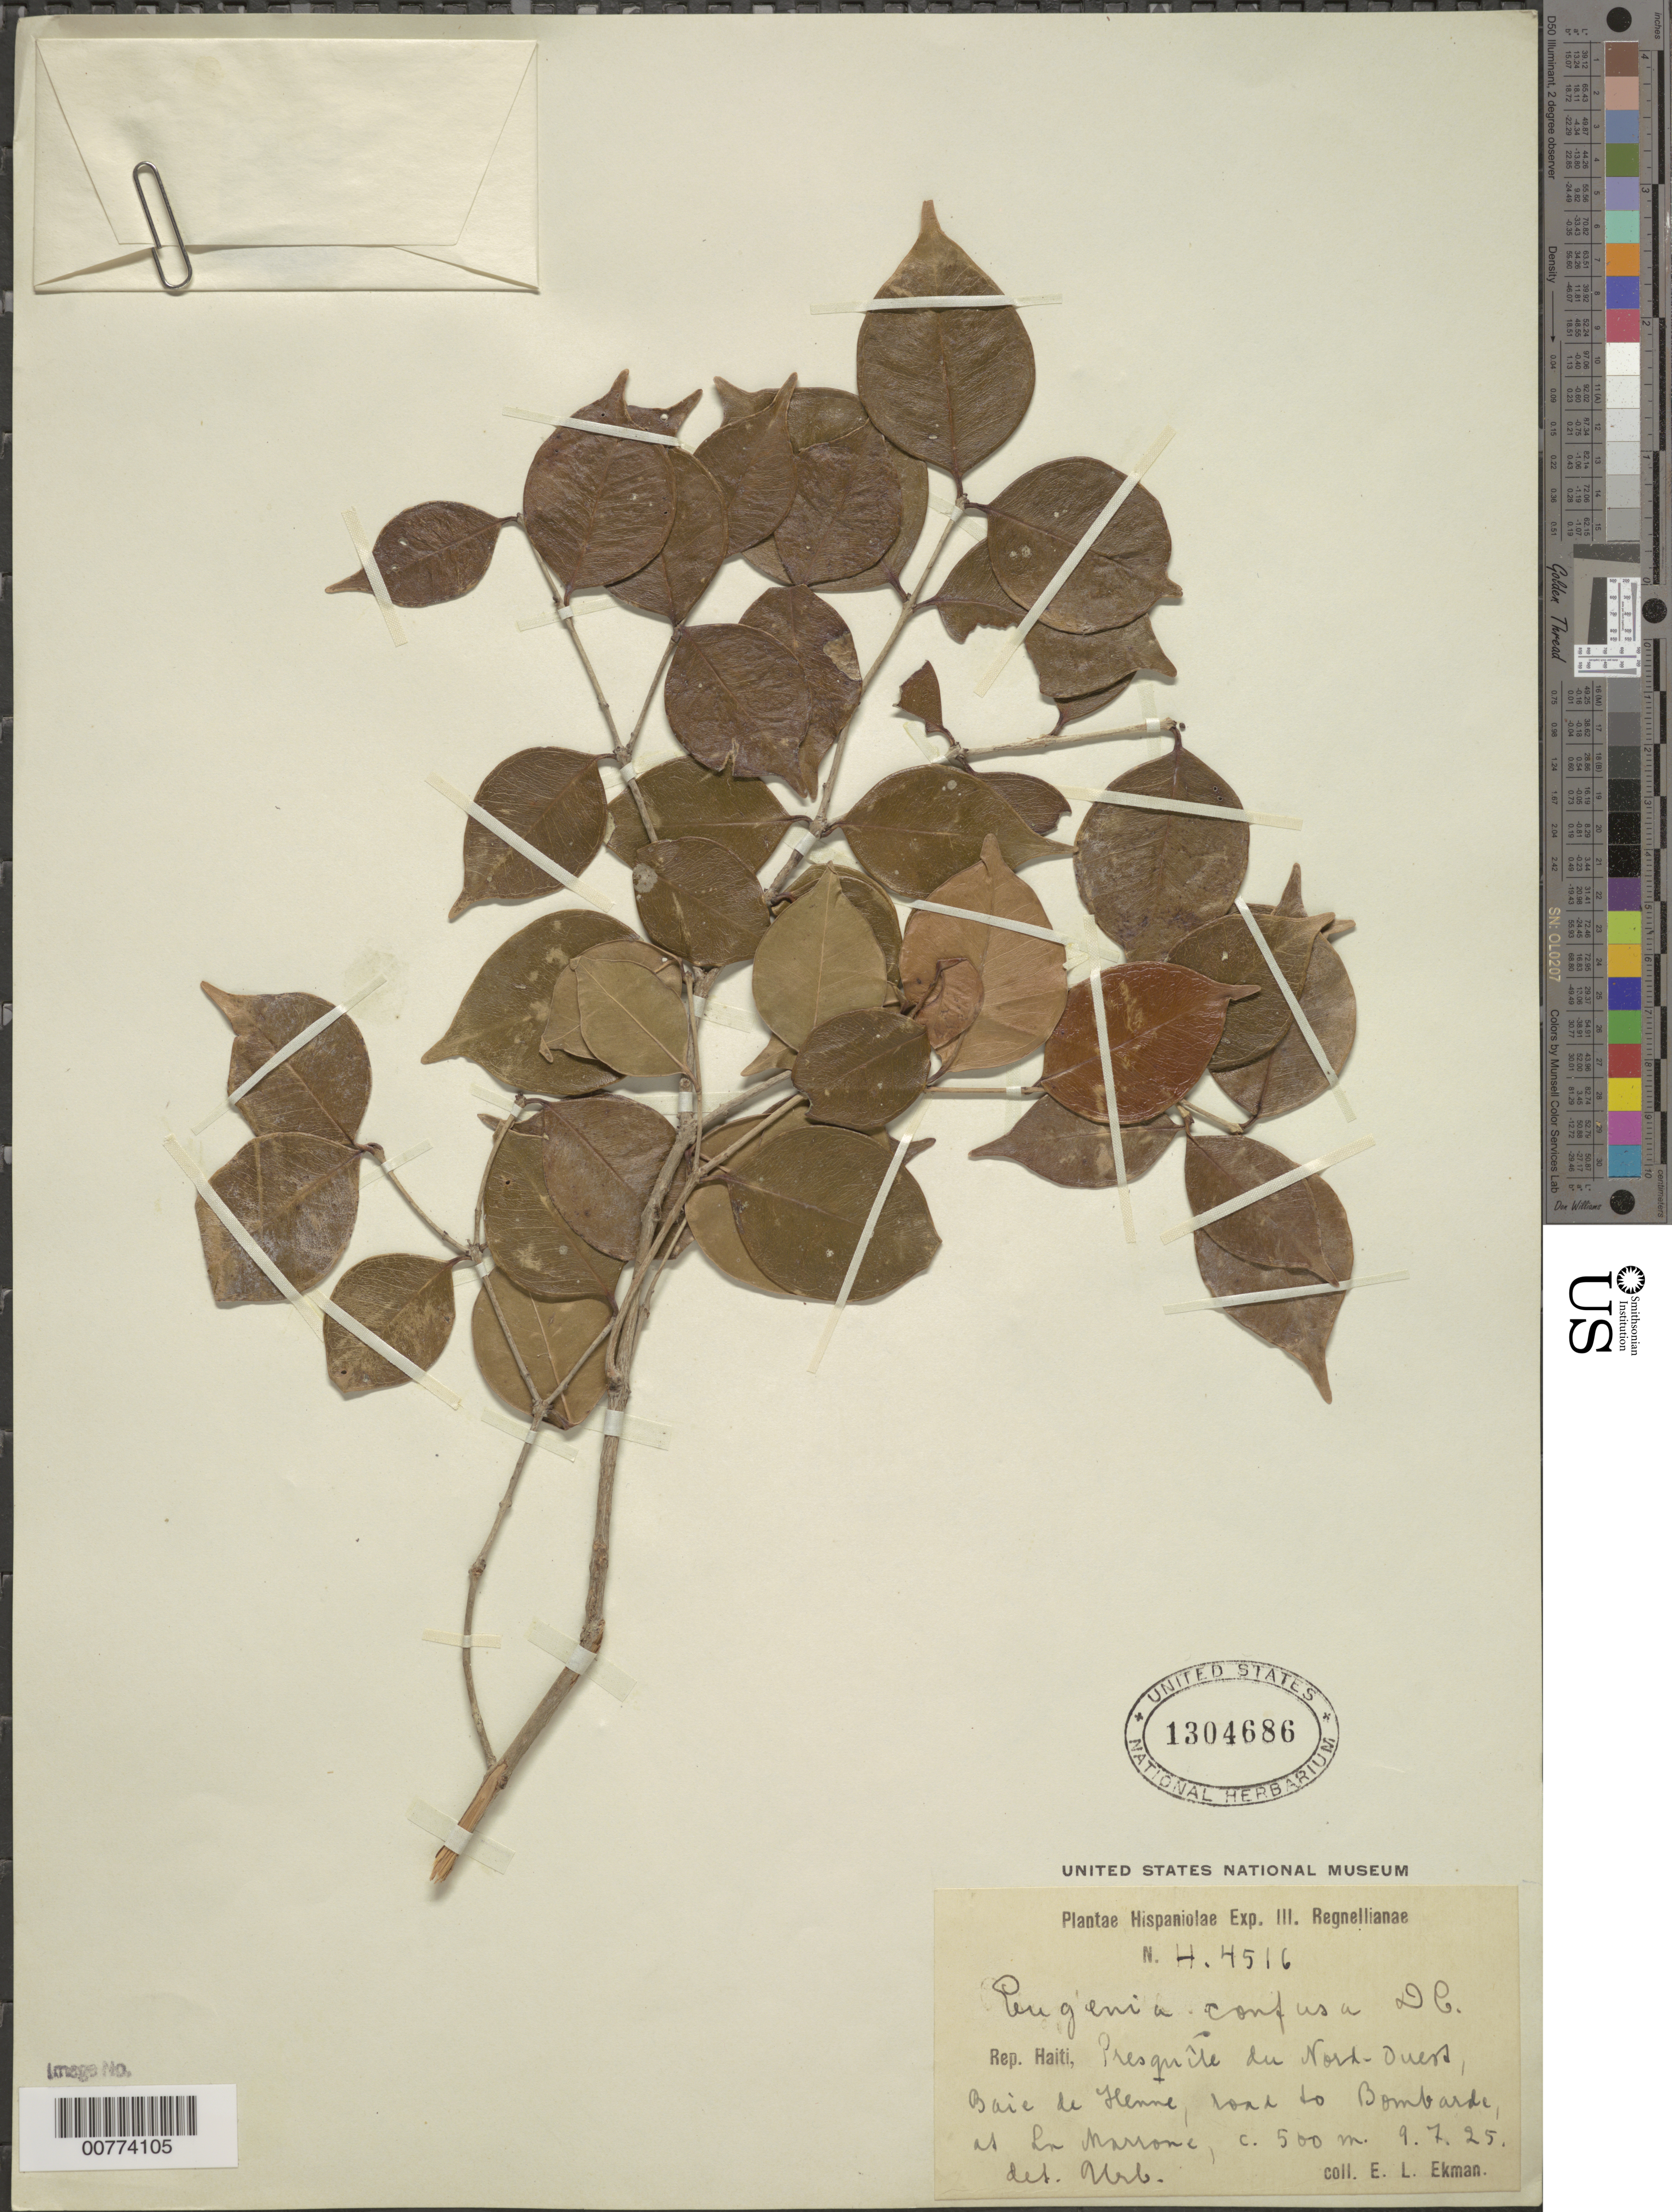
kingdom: Plantae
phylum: Tracheophyta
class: Magnoliopsida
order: Myrtales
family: Myrtaceae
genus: Eugenia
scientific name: Eugenia confusa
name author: DC.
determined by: Urban, Ignatz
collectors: E. L. Ekman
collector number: H 4516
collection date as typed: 09 Jul 1925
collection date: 1925-07-09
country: Haiti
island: Hispaniola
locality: Presquîle du Nord-Ouest, Baie de Henne, road to Bombarde, at La Marrone.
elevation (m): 500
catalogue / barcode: US 1304686